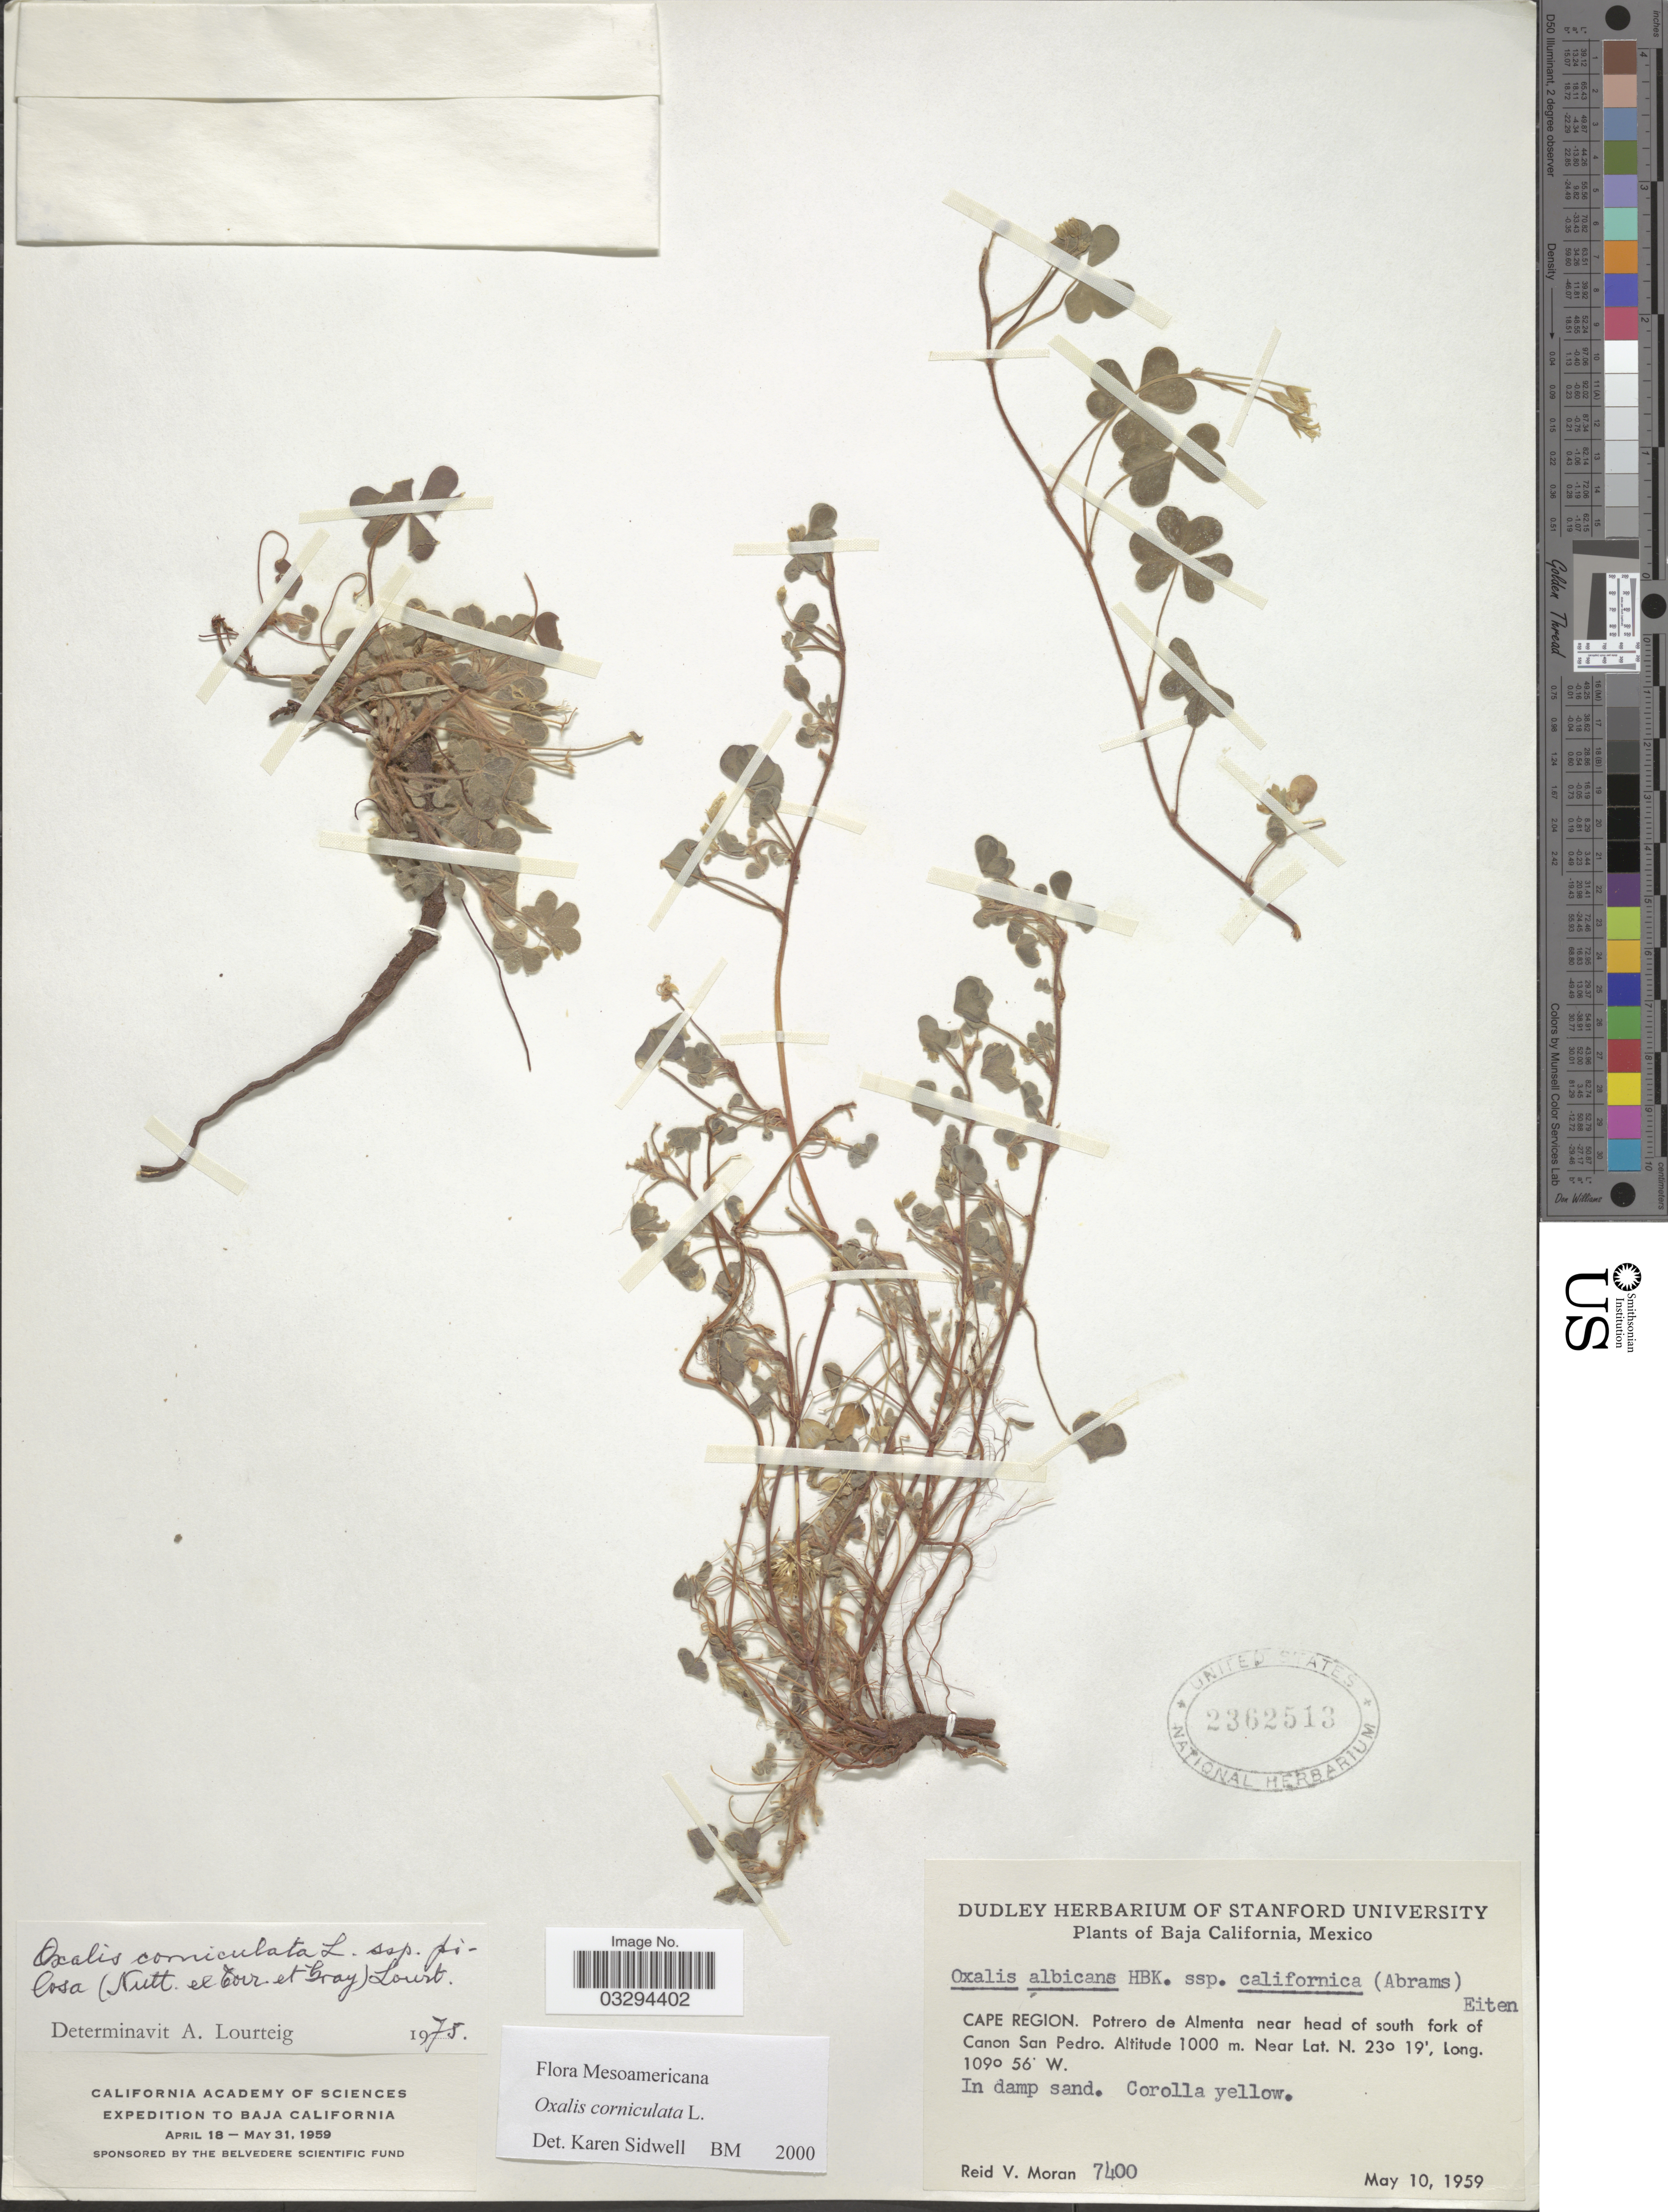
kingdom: Plantae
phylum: Tracheophyta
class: Magnoliopsida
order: Oxalidales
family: Oxalidaceae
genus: Oxalis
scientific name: Oxalis corniculata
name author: L.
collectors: R. V. Moran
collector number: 7400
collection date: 1959-05-10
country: Mexico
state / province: Baja California Sur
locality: Cape Region. Potrero de Almenta near head of south fork of Canon San Pedro.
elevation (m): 1000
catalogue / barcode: US 2362513